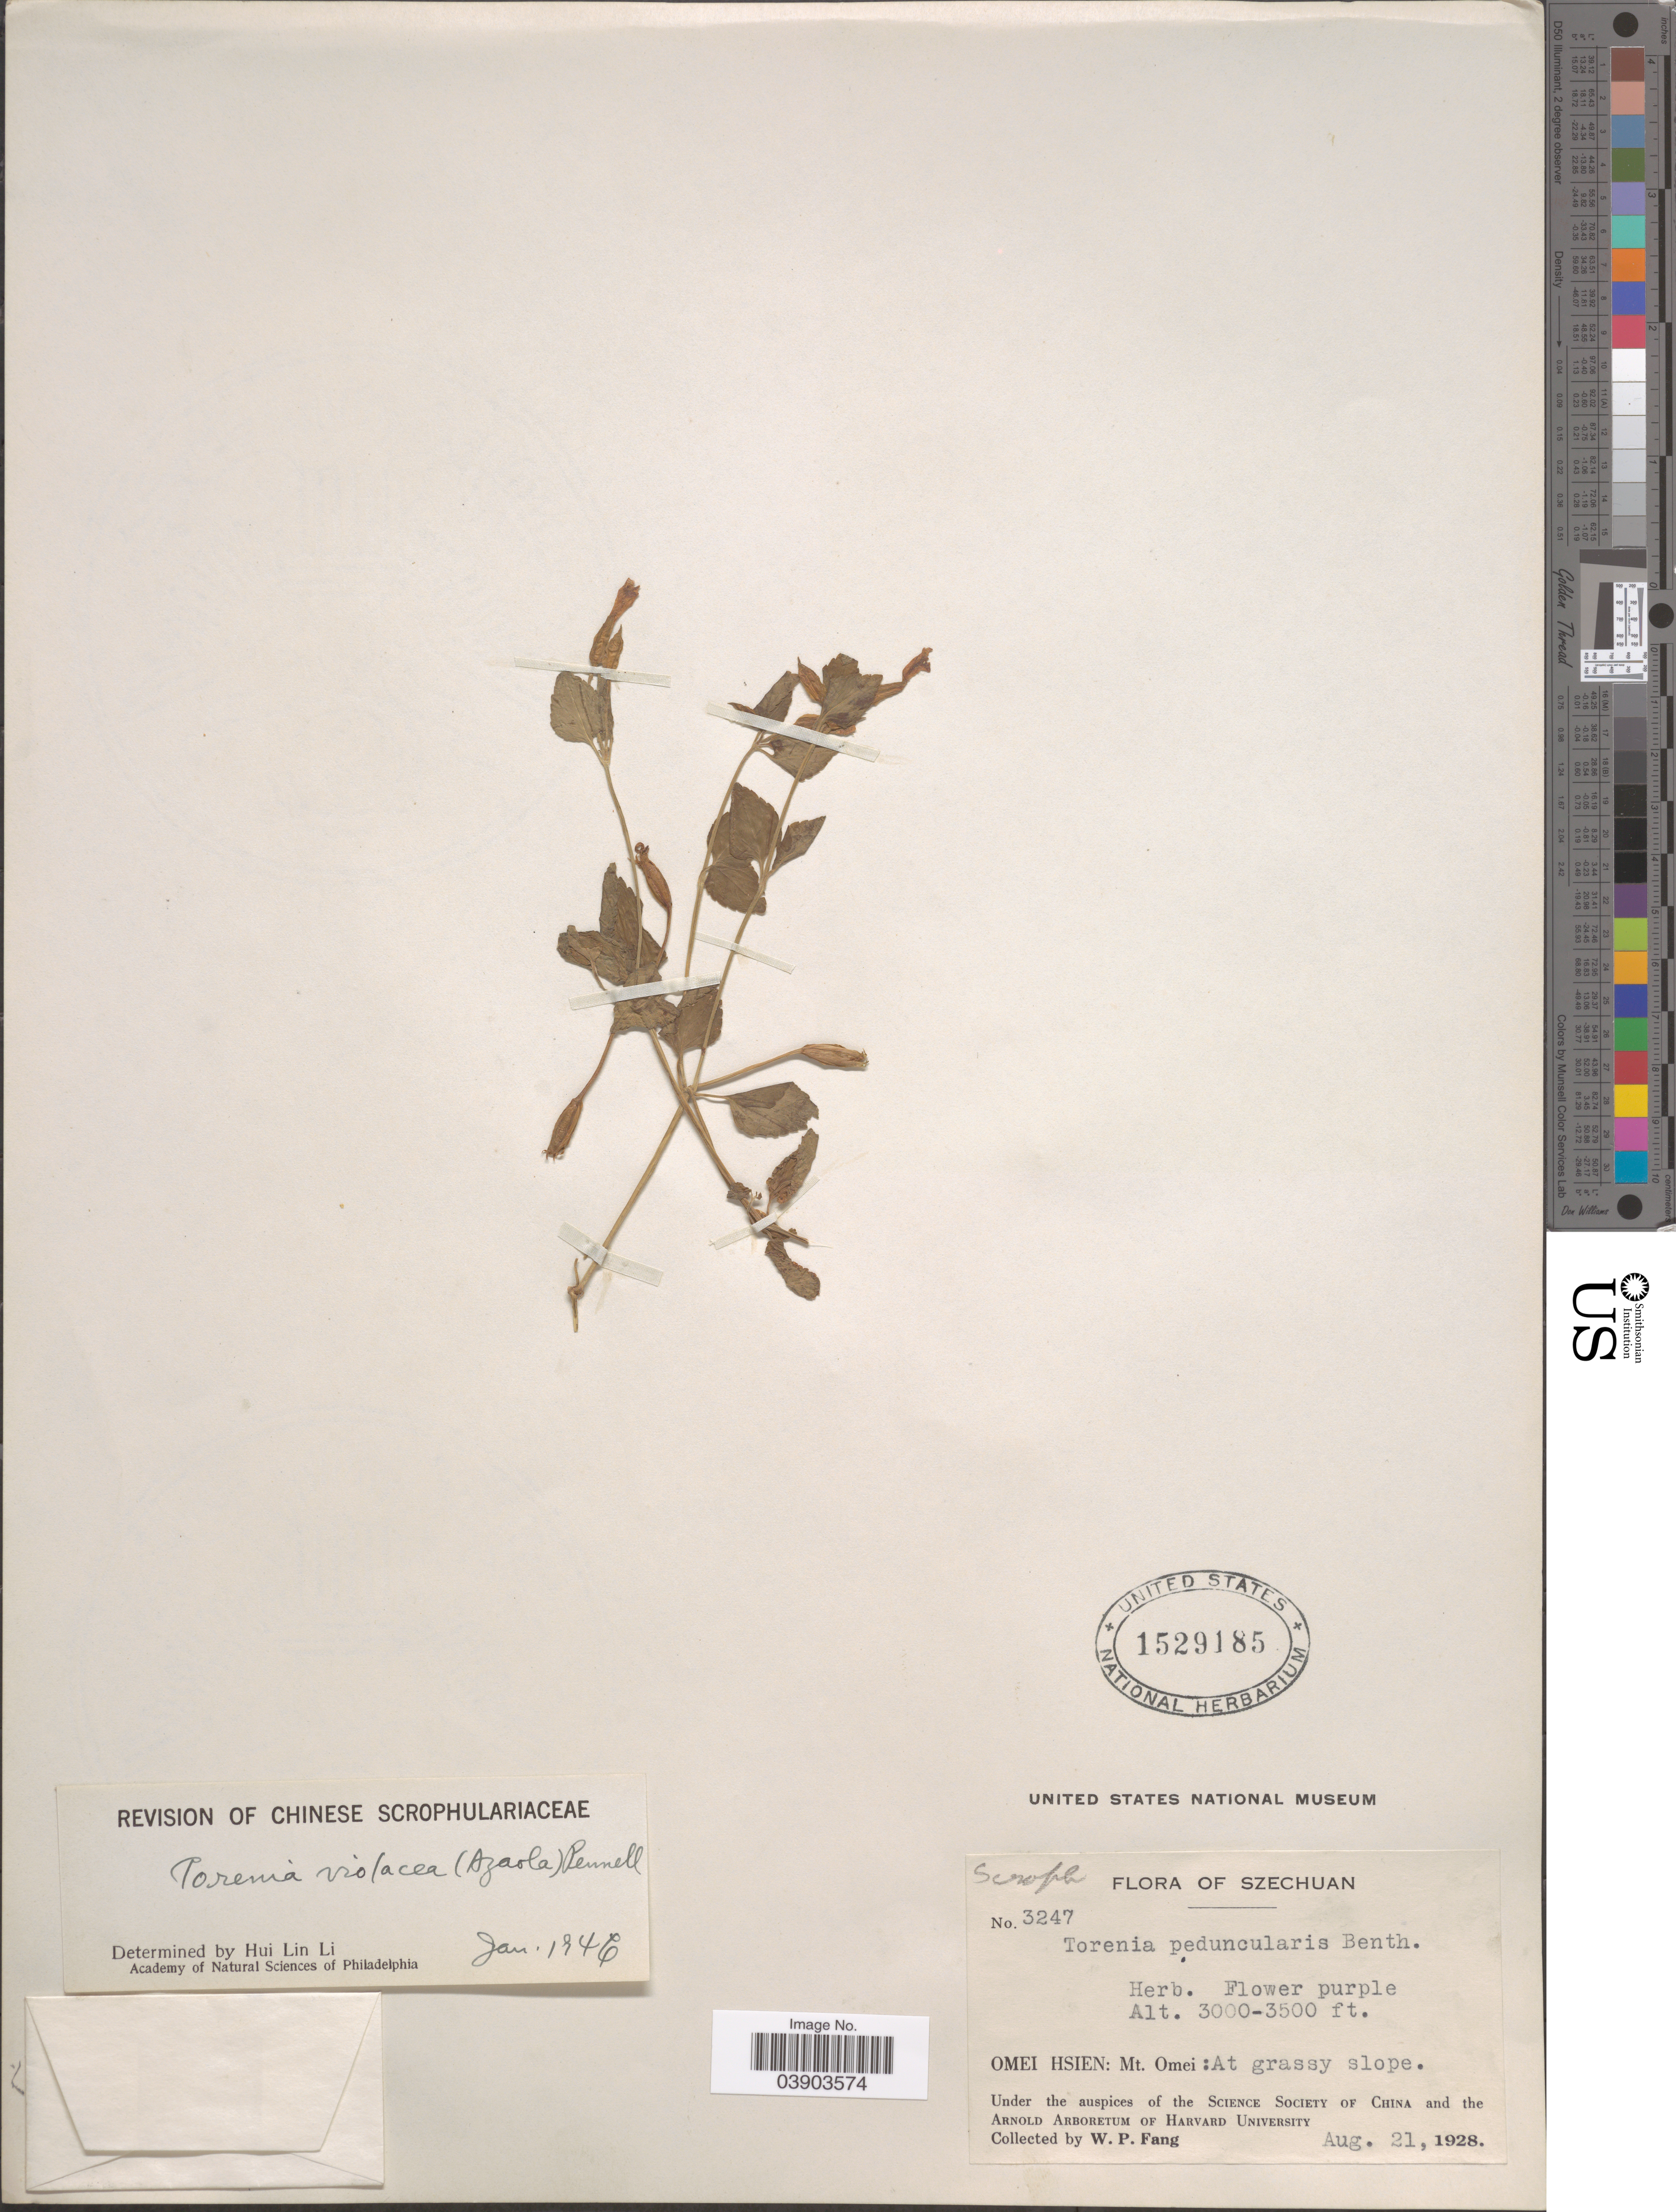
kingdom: Plantae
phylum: Tracheophyta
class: Magnoliopsida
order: Lamiales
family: Linderniaceae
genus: Torenia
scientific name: Torenia violacea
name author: (Azaola ex Blanco) Pennell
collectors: W. P. Fang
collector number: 3247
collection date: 1928-08-21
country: China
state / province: Sichuan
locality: Szechuan. Omei Hsien: Mt. Omei.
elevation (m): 914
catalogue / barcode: US 1529185